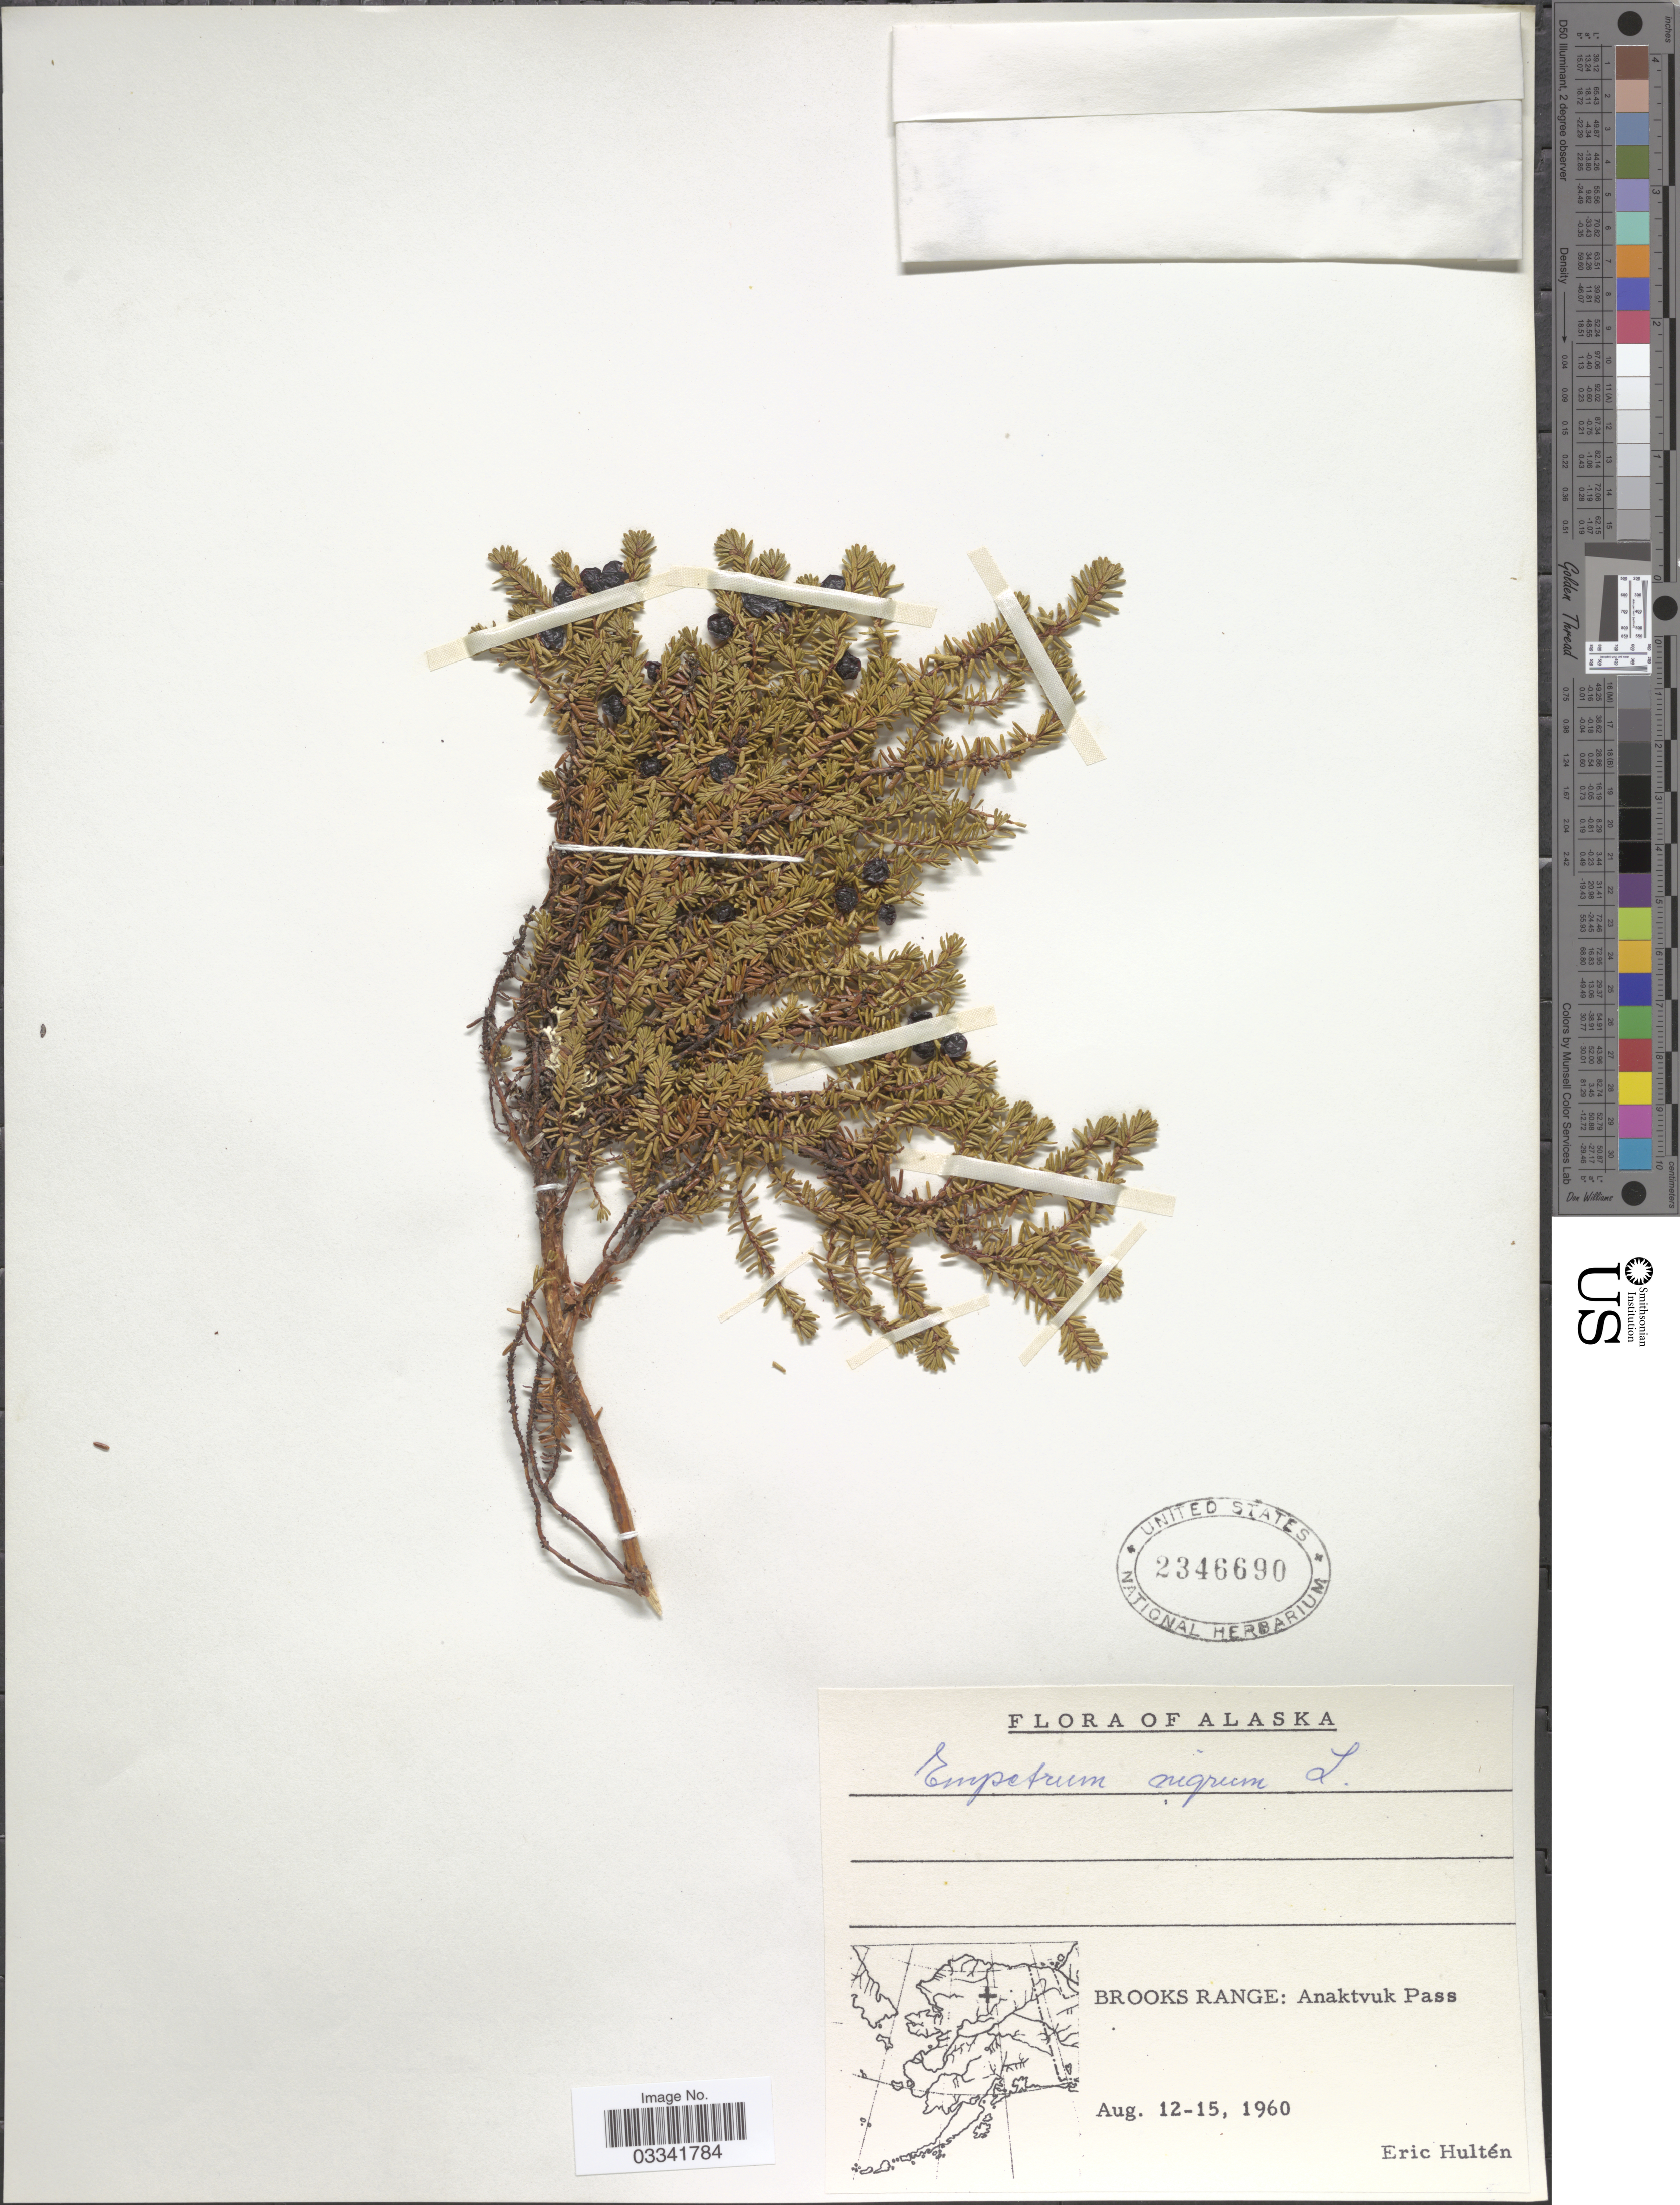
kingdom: Plantae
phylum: Tracheophyta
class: Magnoliopsida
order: Ericales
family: Ericaceae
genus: Empetrum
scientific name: Empetrum nigrum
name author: L.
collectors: E. G. Hultén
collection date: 1960-08-12/1960-08-15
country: United States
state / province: Alaska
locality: Brooks Range: Anaktvuk Pass.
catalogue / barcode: US 2346690